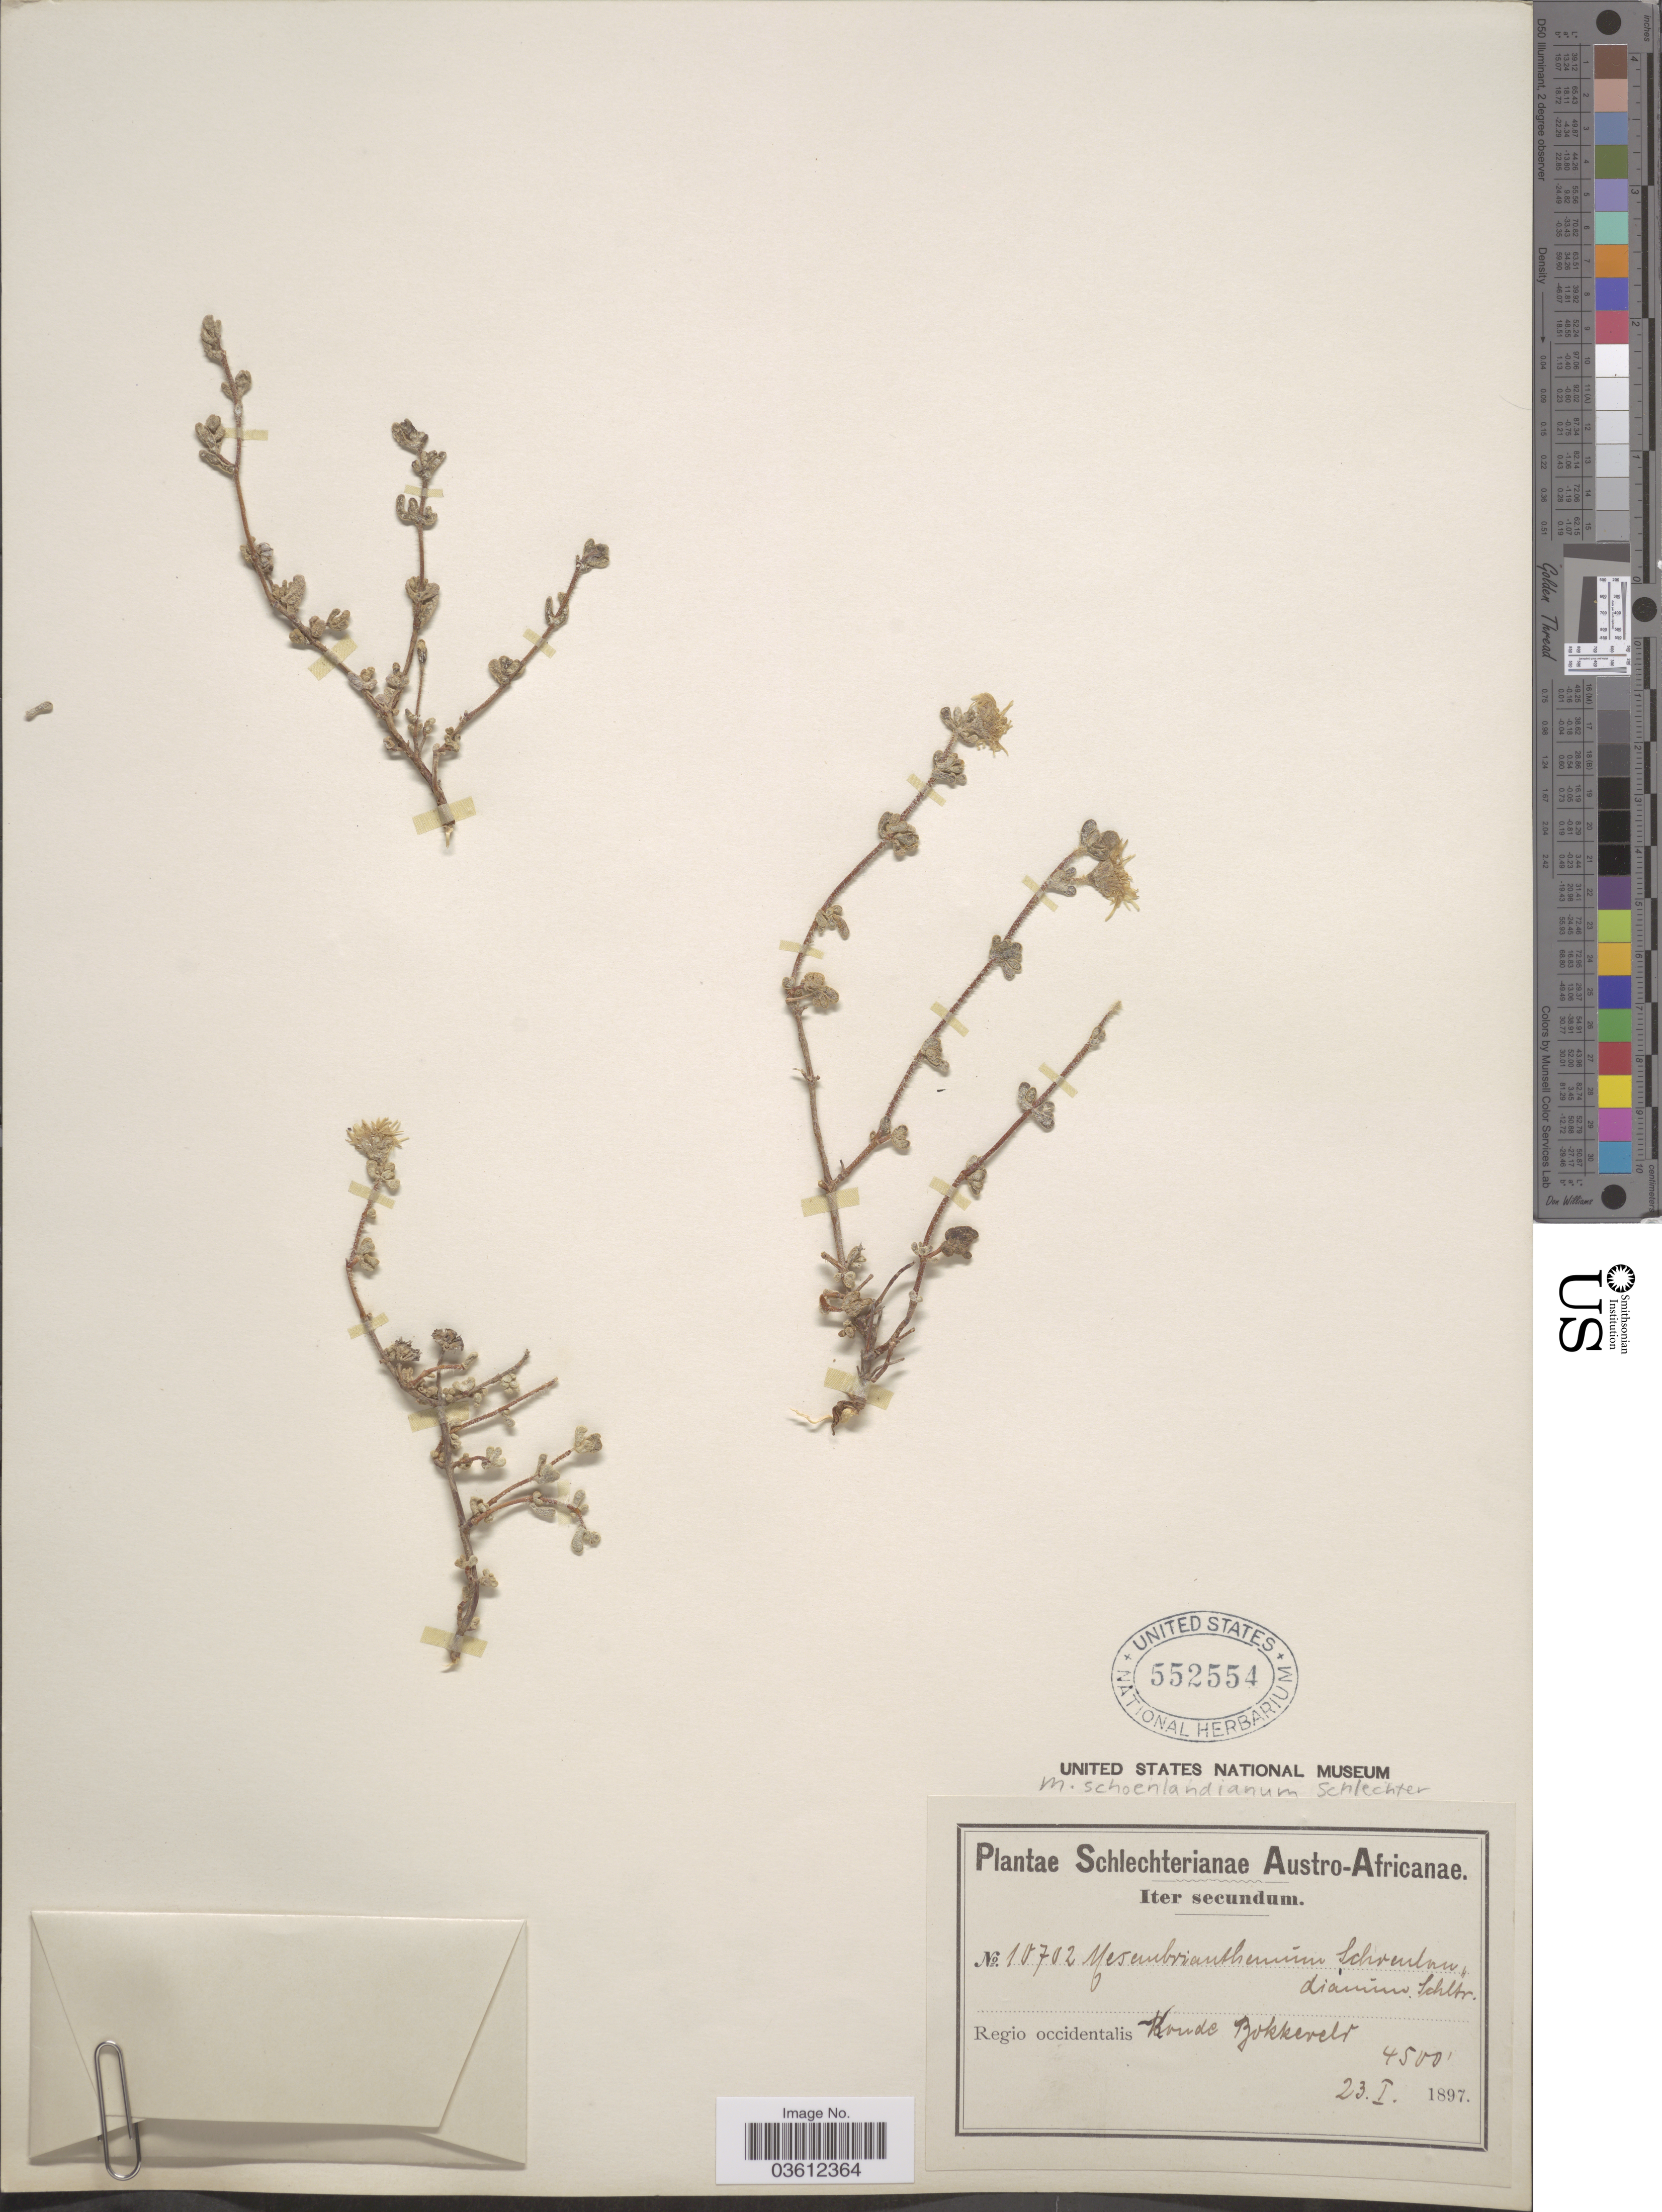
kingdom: Plantae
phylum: Tracheophyta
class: Magnoliopsida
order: Caryophyllales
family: Aizoaceae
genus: Mesembryanthemum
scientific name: Mesembryanthemum schoenlandianum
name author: Schltr.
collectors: Schlechter, --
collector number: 10702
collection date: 1897-01-23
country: South Africa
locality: Austro-Africanae. Regio occidentalis Koude Bokkeveld.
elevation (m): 1372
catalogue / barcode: US 552554